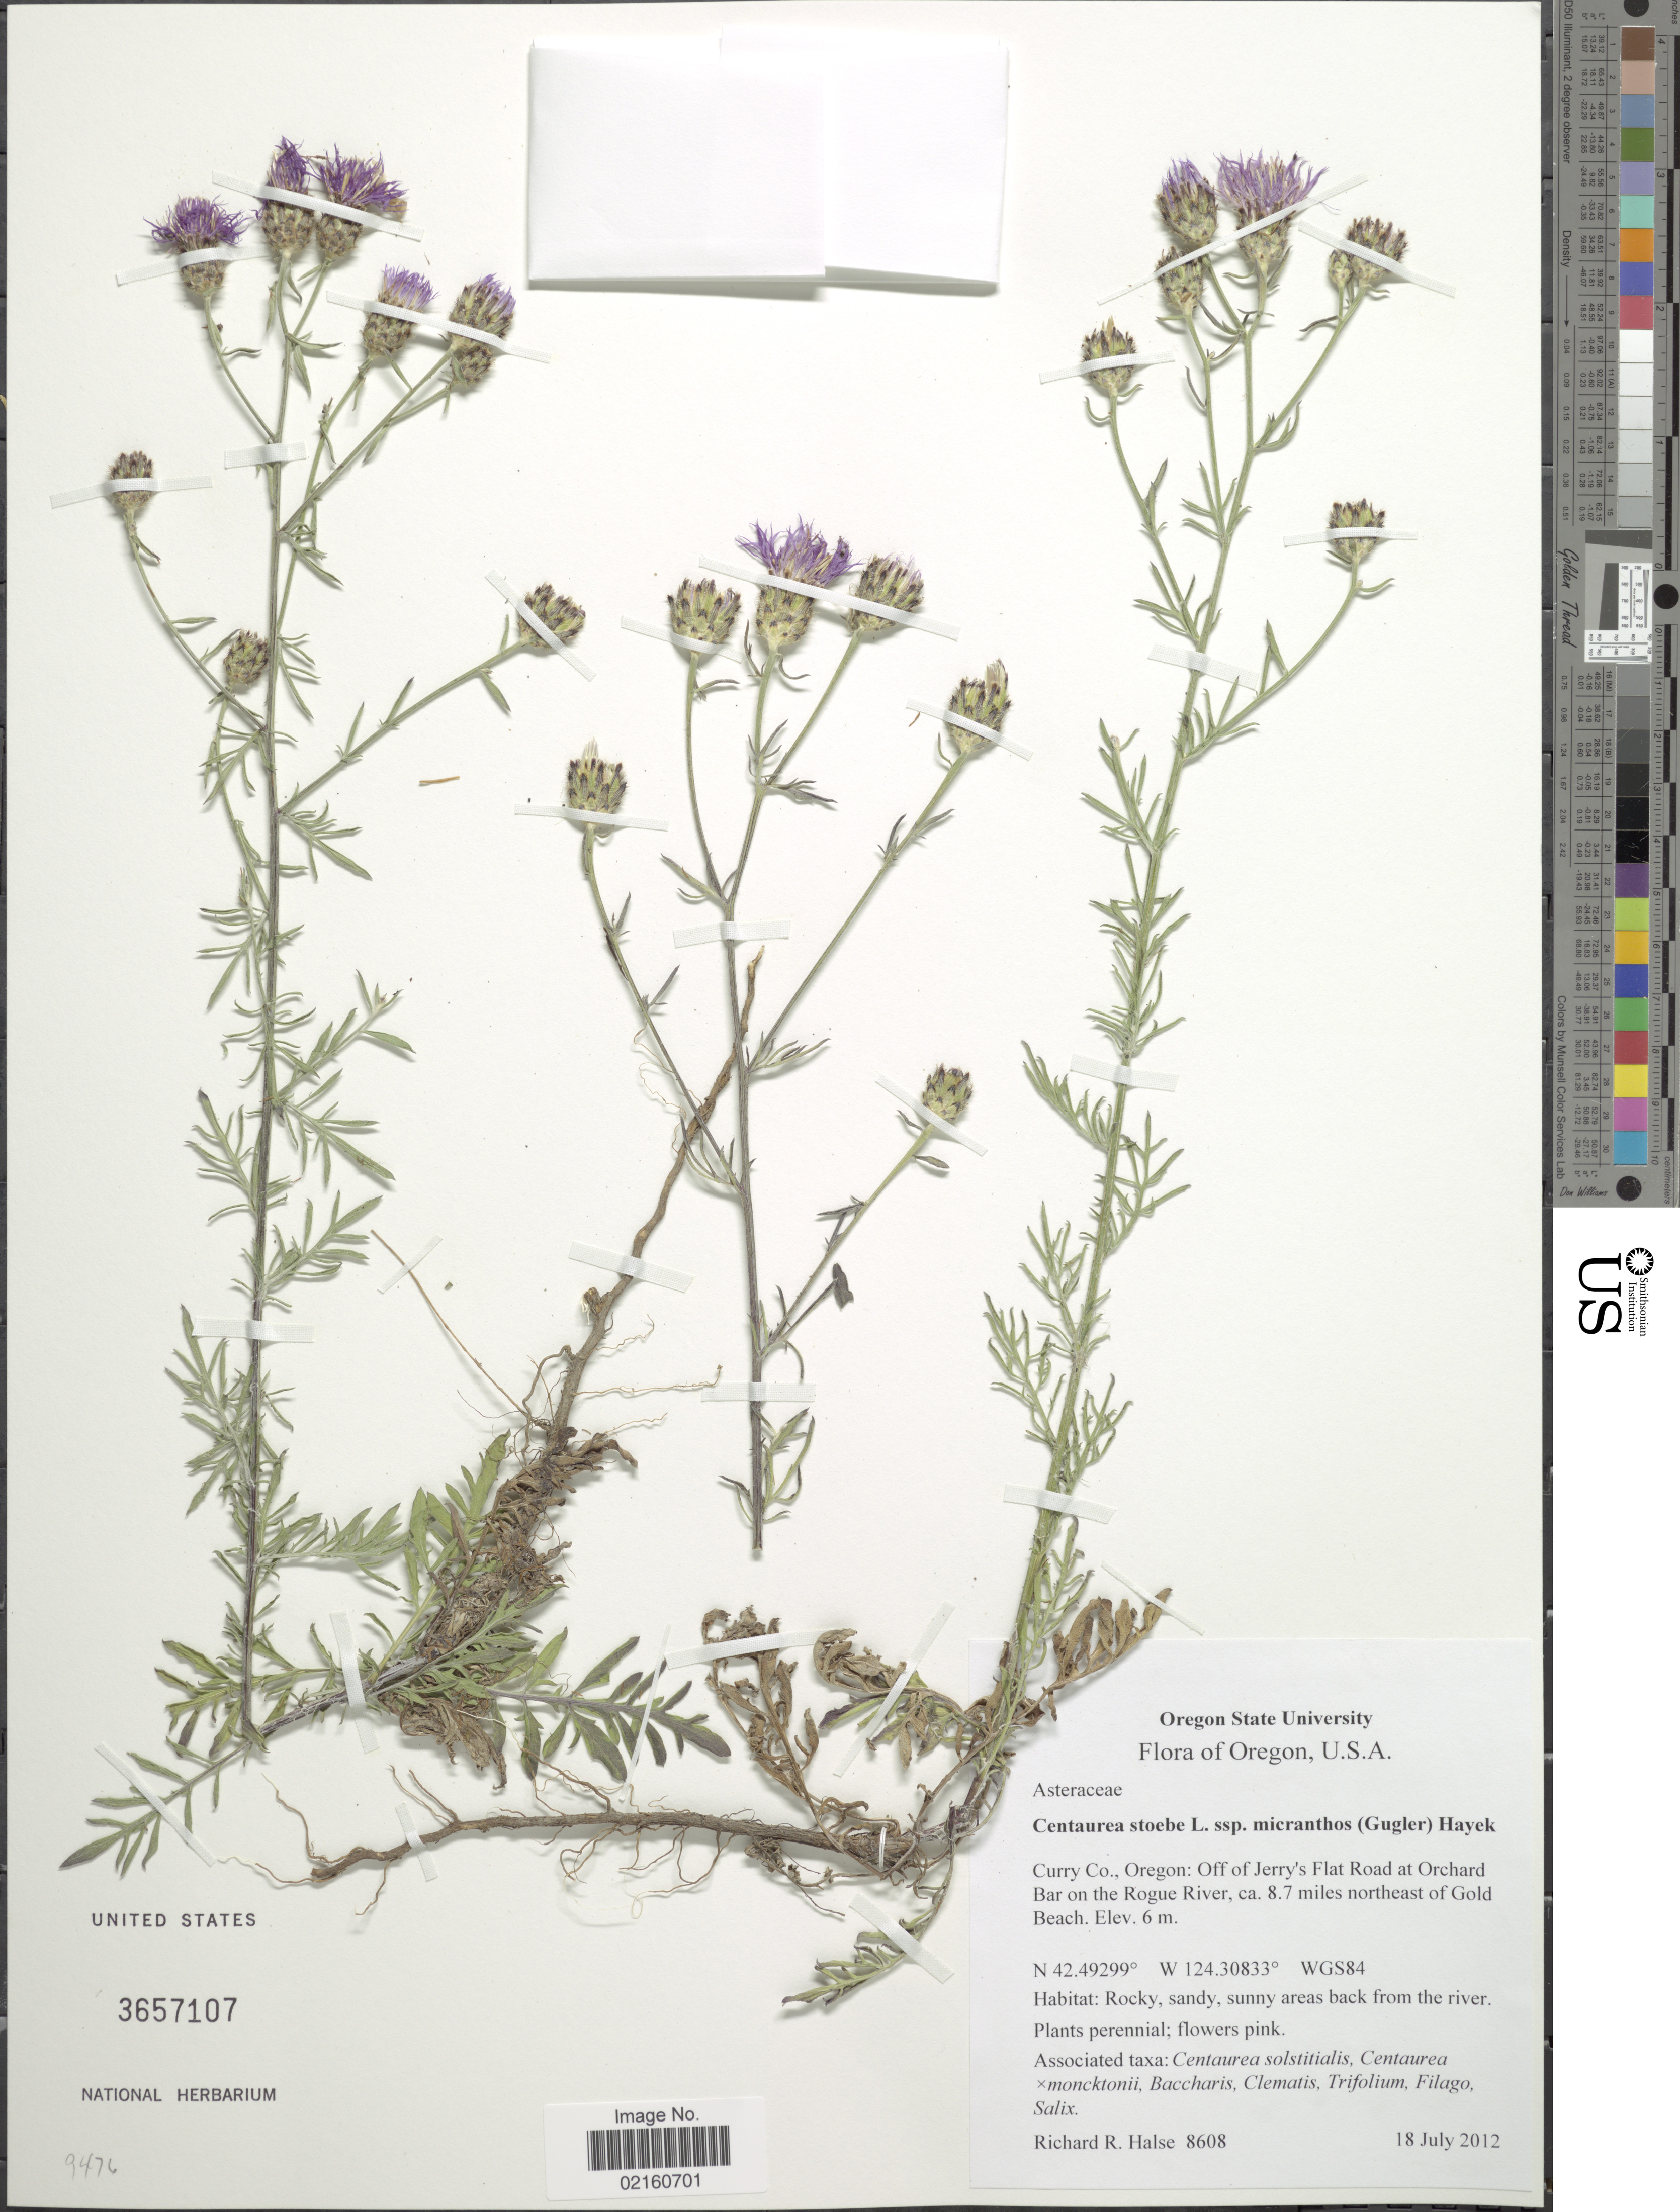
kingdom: Plantae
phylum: Tracheophyta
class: Magnoliopsida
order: Asterales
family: Asteraceae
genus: Centaurea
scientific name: Centaurea stoebe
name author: Tausch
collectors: R. Halse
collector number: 8608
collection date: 2012-07-18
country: United States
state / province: Oregon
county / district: Curry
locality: U.S.A., Curry Co., Off of Jerry's Flat Road at Orchard Bar on the Rogue River, ca 8.7 miles northeast of Gold Beach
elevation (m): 6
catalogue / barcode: US 3657107